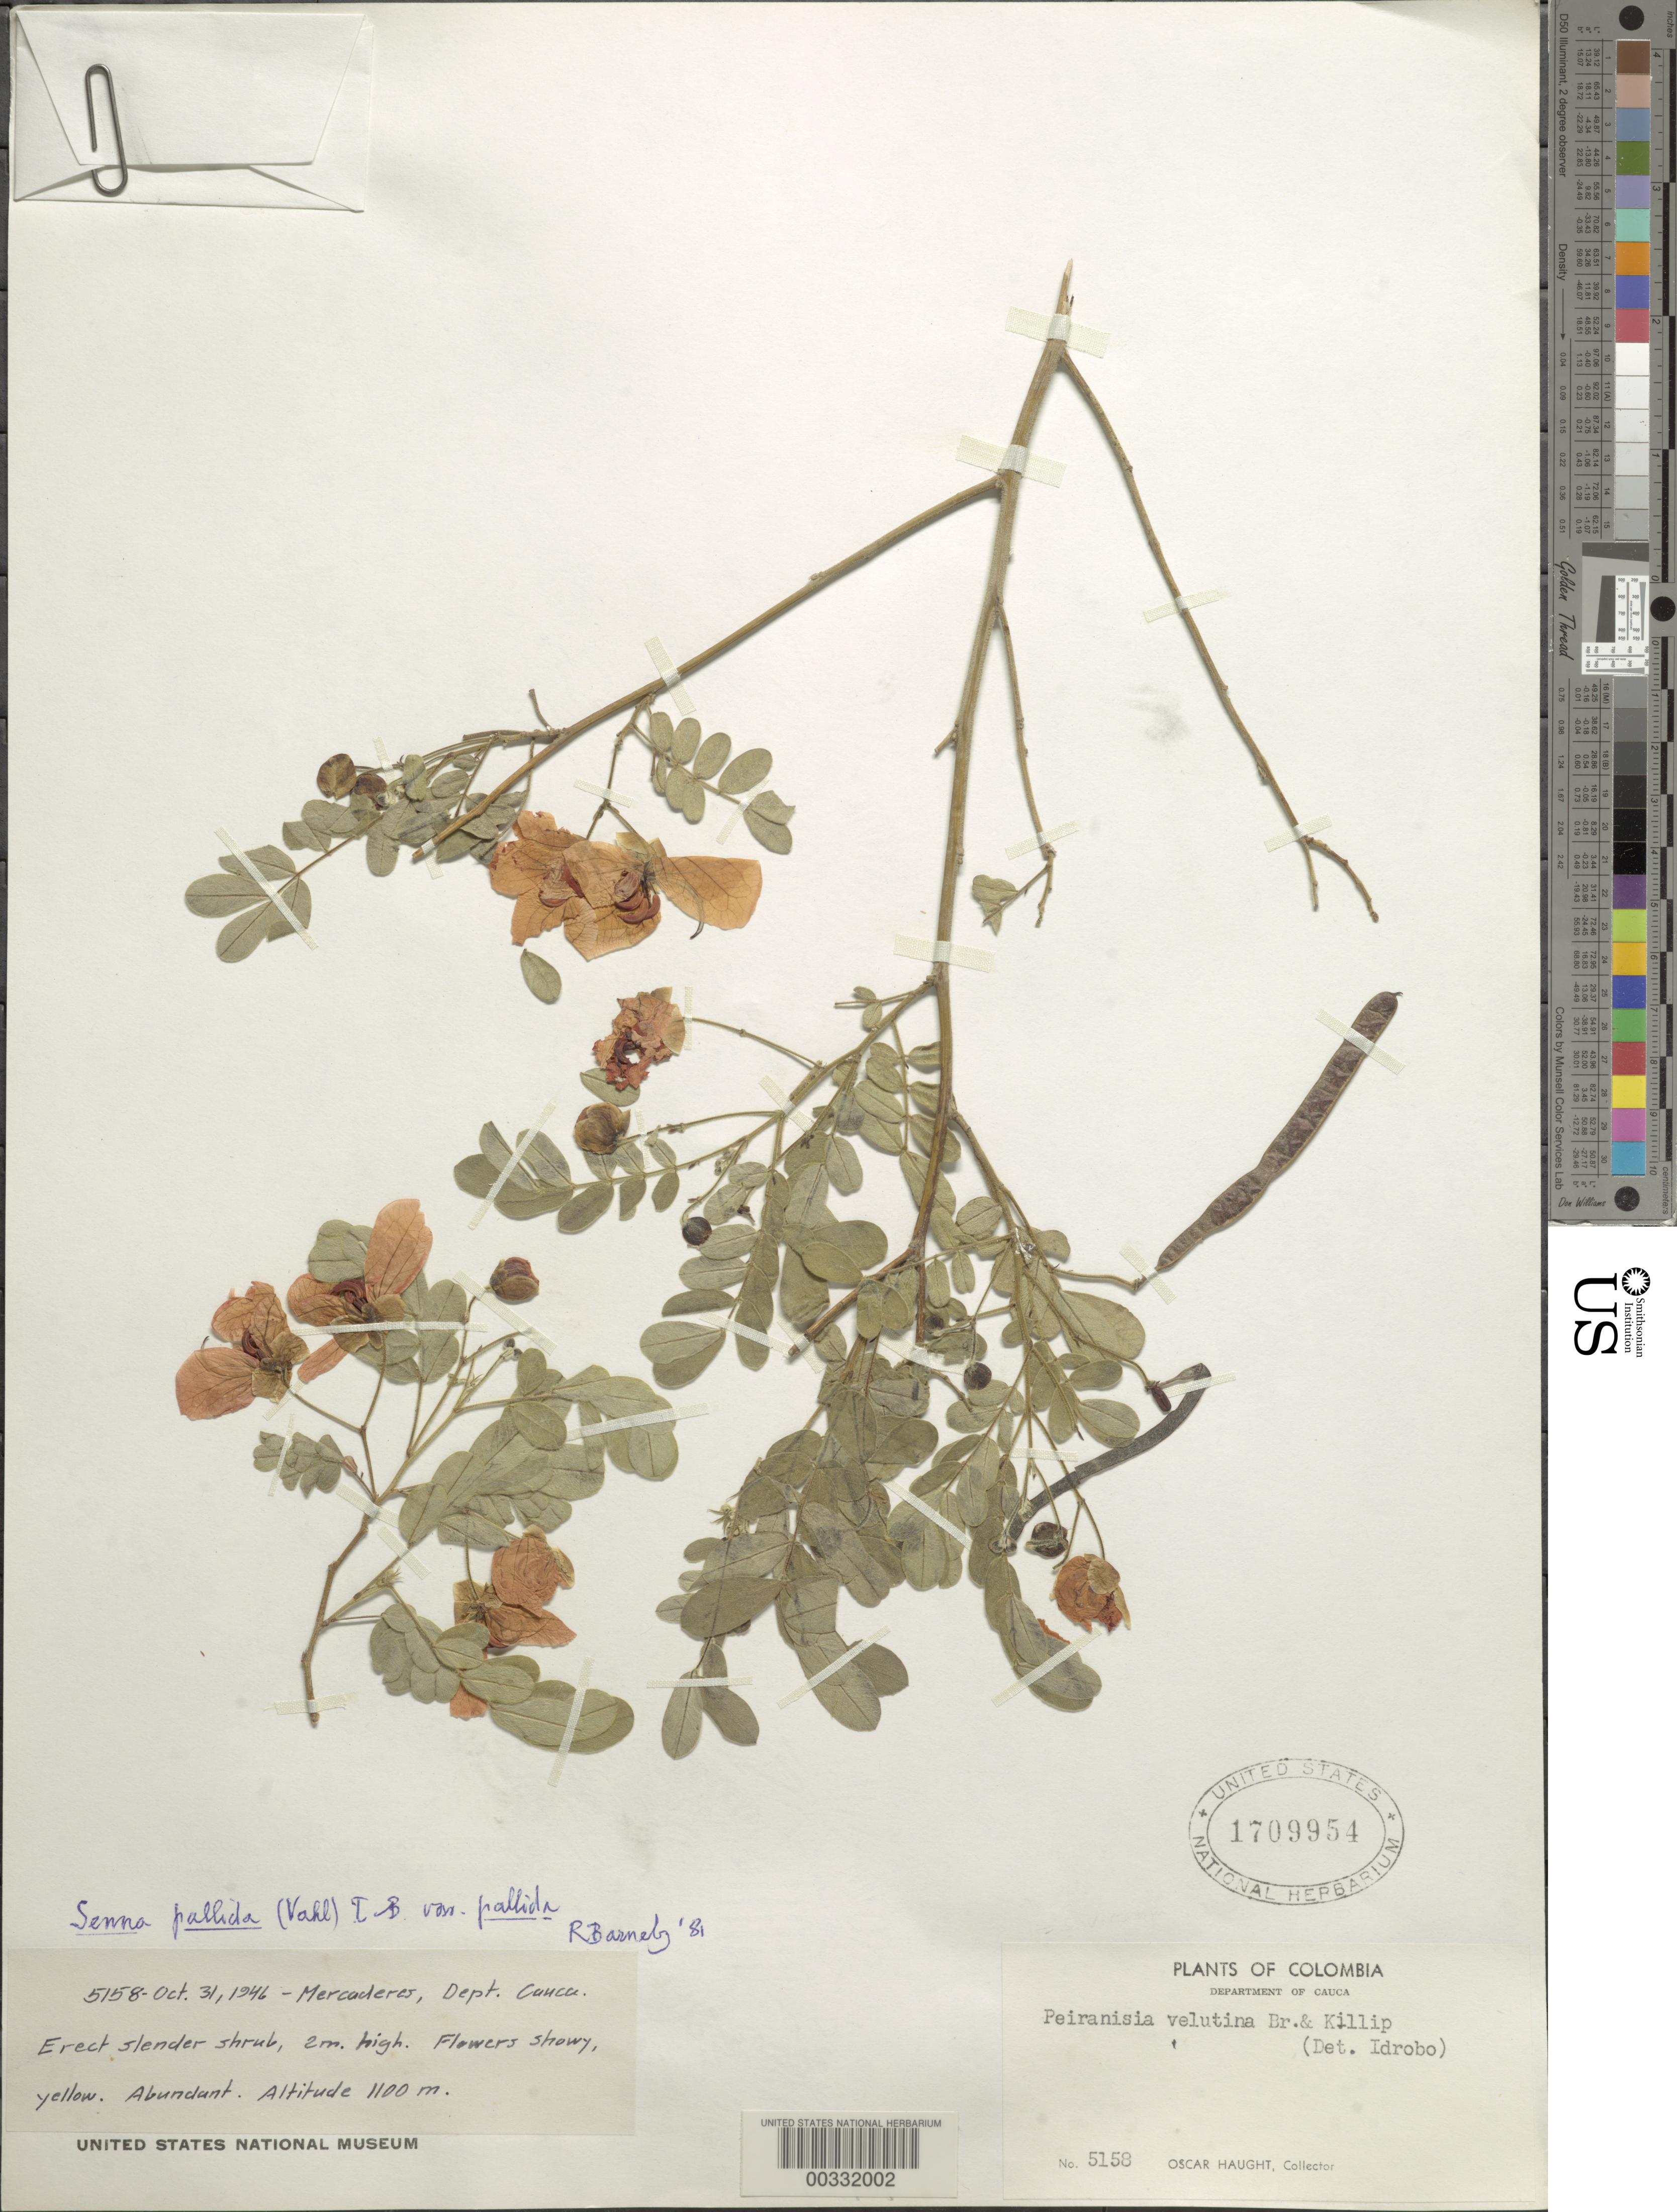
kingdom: Plantae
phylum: Tracheophyta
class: Magnoliopsida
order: Fabales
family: Fabaceae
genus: Senna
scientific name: Senna pallida var. pallida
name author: (Vahl) H.S. Irwin & Barneby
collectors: O. L. Haught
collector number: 5158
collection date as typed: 31 Oct 1946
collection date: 1946-10-31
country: Colombia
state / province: Cauca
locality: Mercaderes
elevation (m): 1100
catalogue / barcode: US 1709954